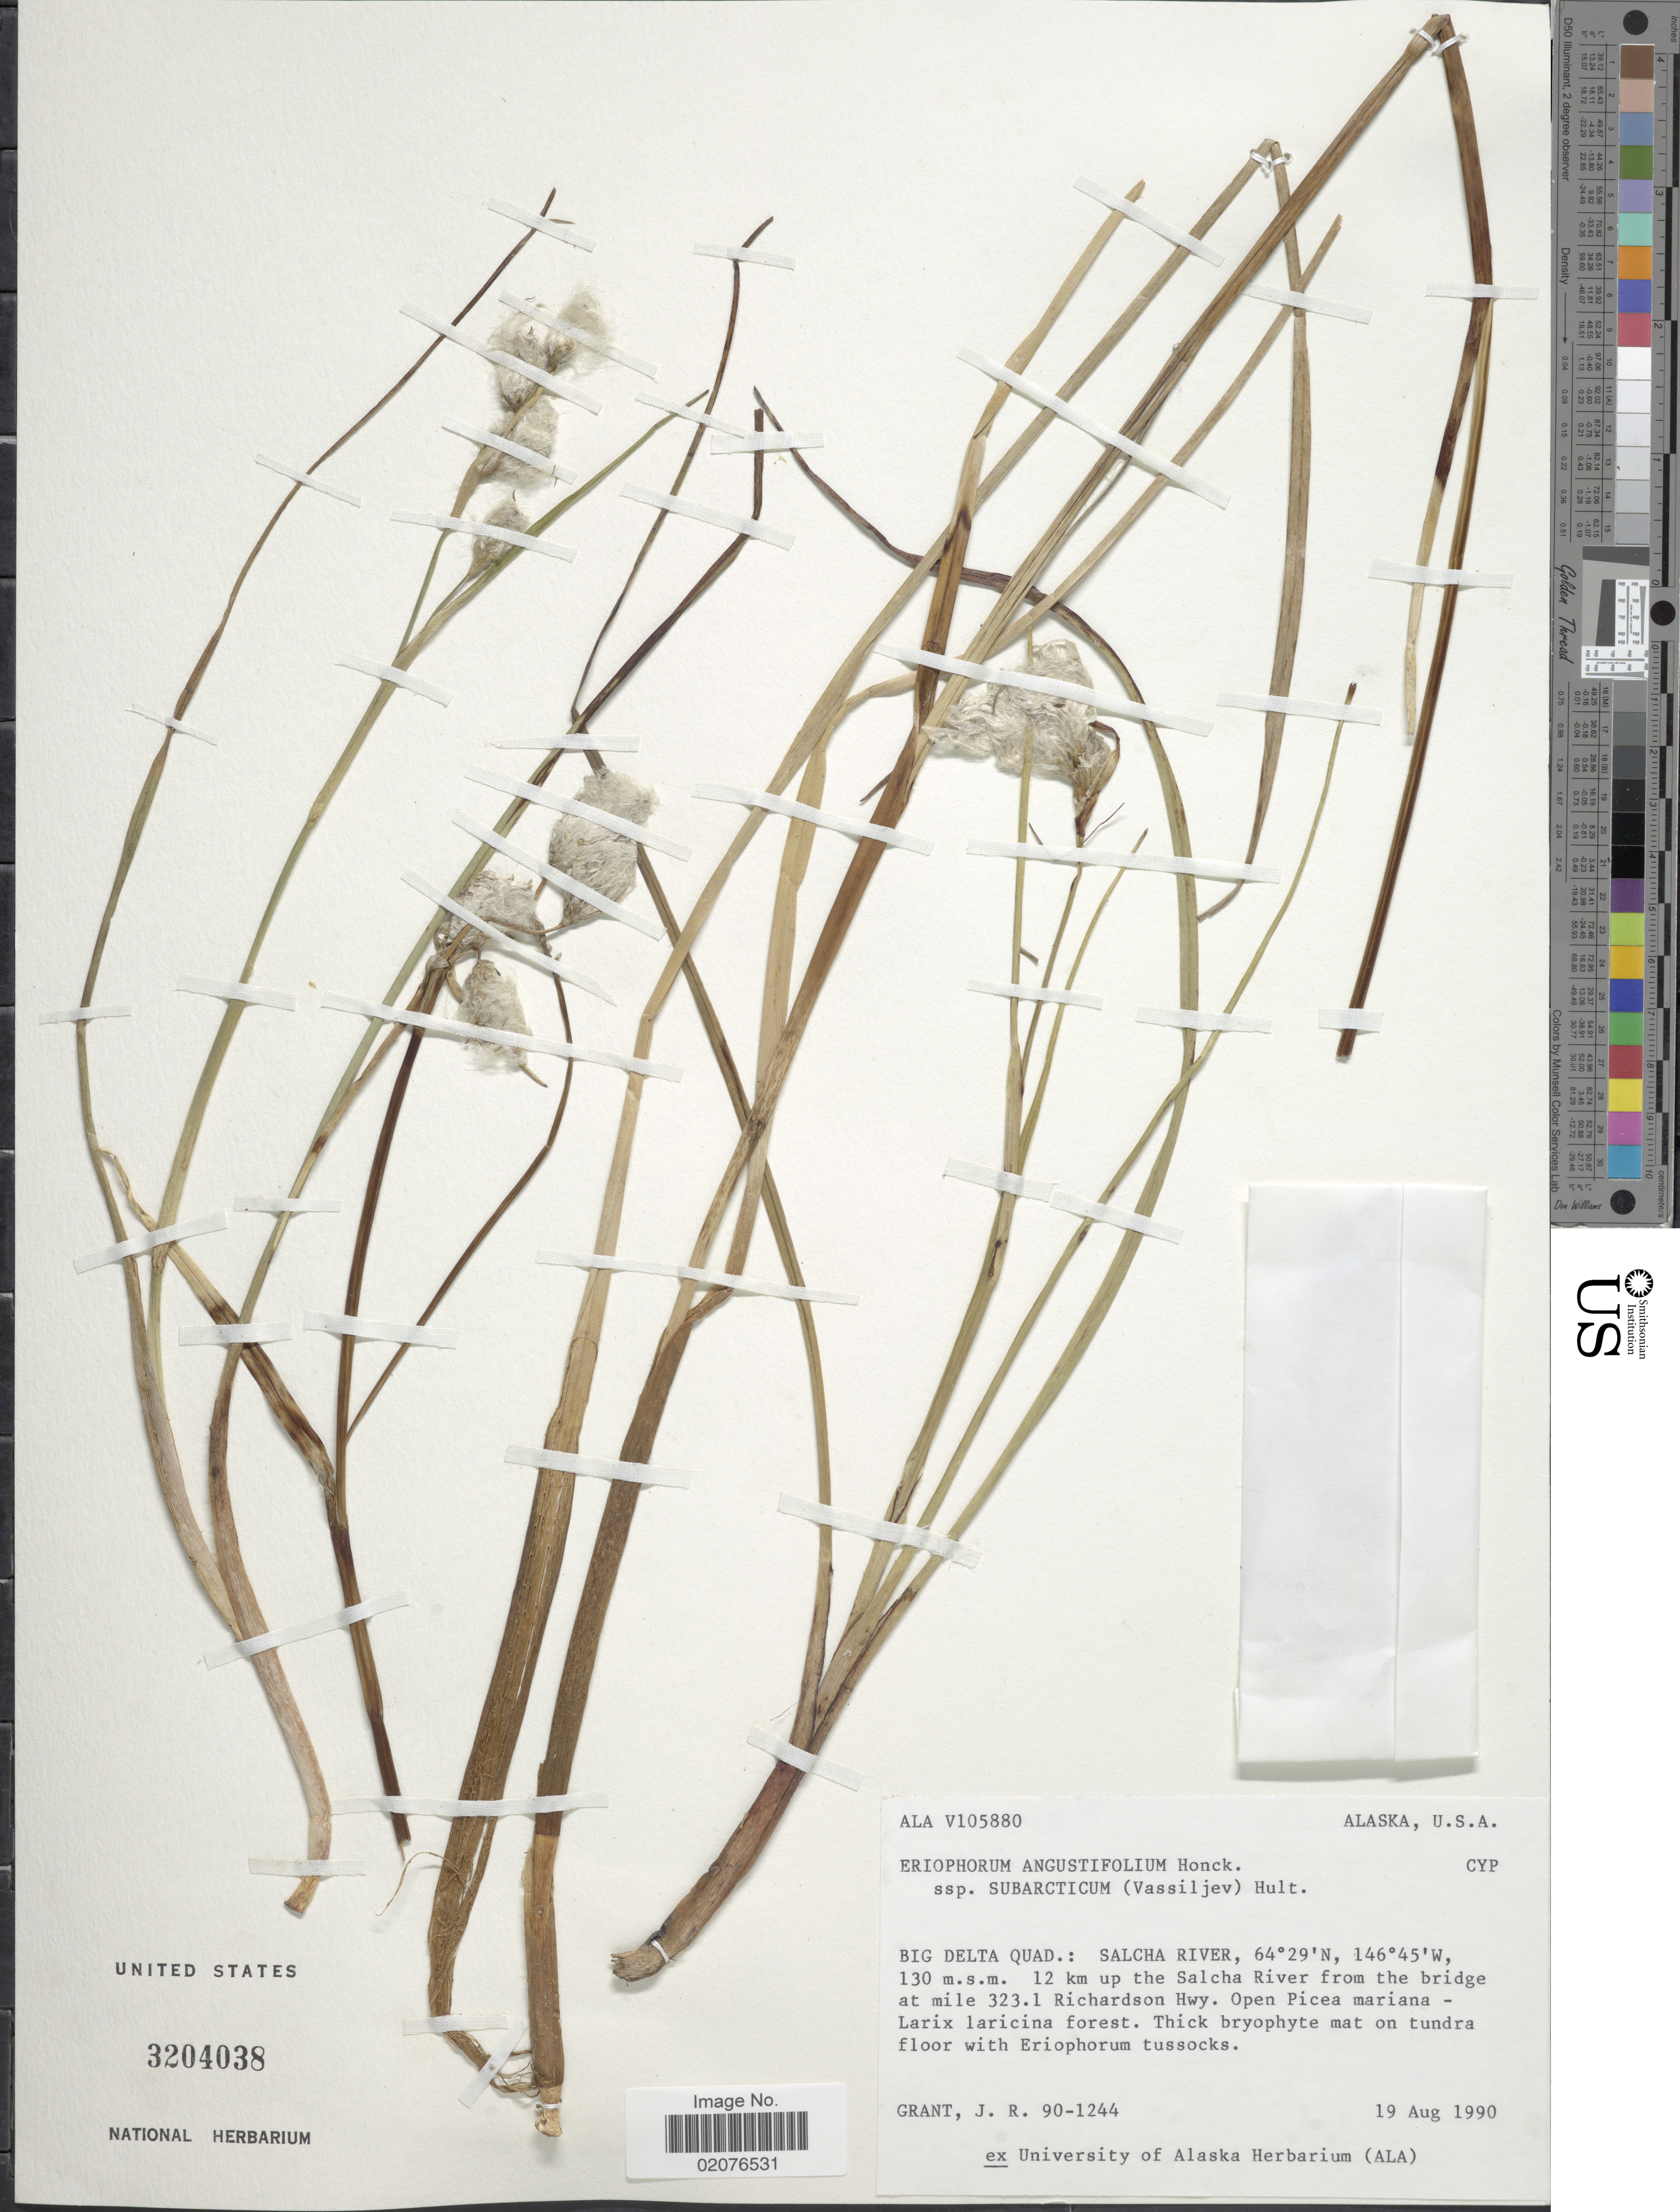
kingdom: Plantae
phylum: Tracheophyta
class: Liliopsida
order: Poales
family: Cyperaceae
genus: Eriophorum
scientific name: Eriophorum angustifolium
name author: Honck.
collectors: J. Grant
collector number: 90-1244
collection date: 1990-08-19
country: United States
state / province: Alaska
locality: Big Delta Quad: Salcha River. 12 km up the Salcha River from the bridge at mile 323.1. Richardson hwy.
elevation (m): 130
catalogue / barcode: US 3204038